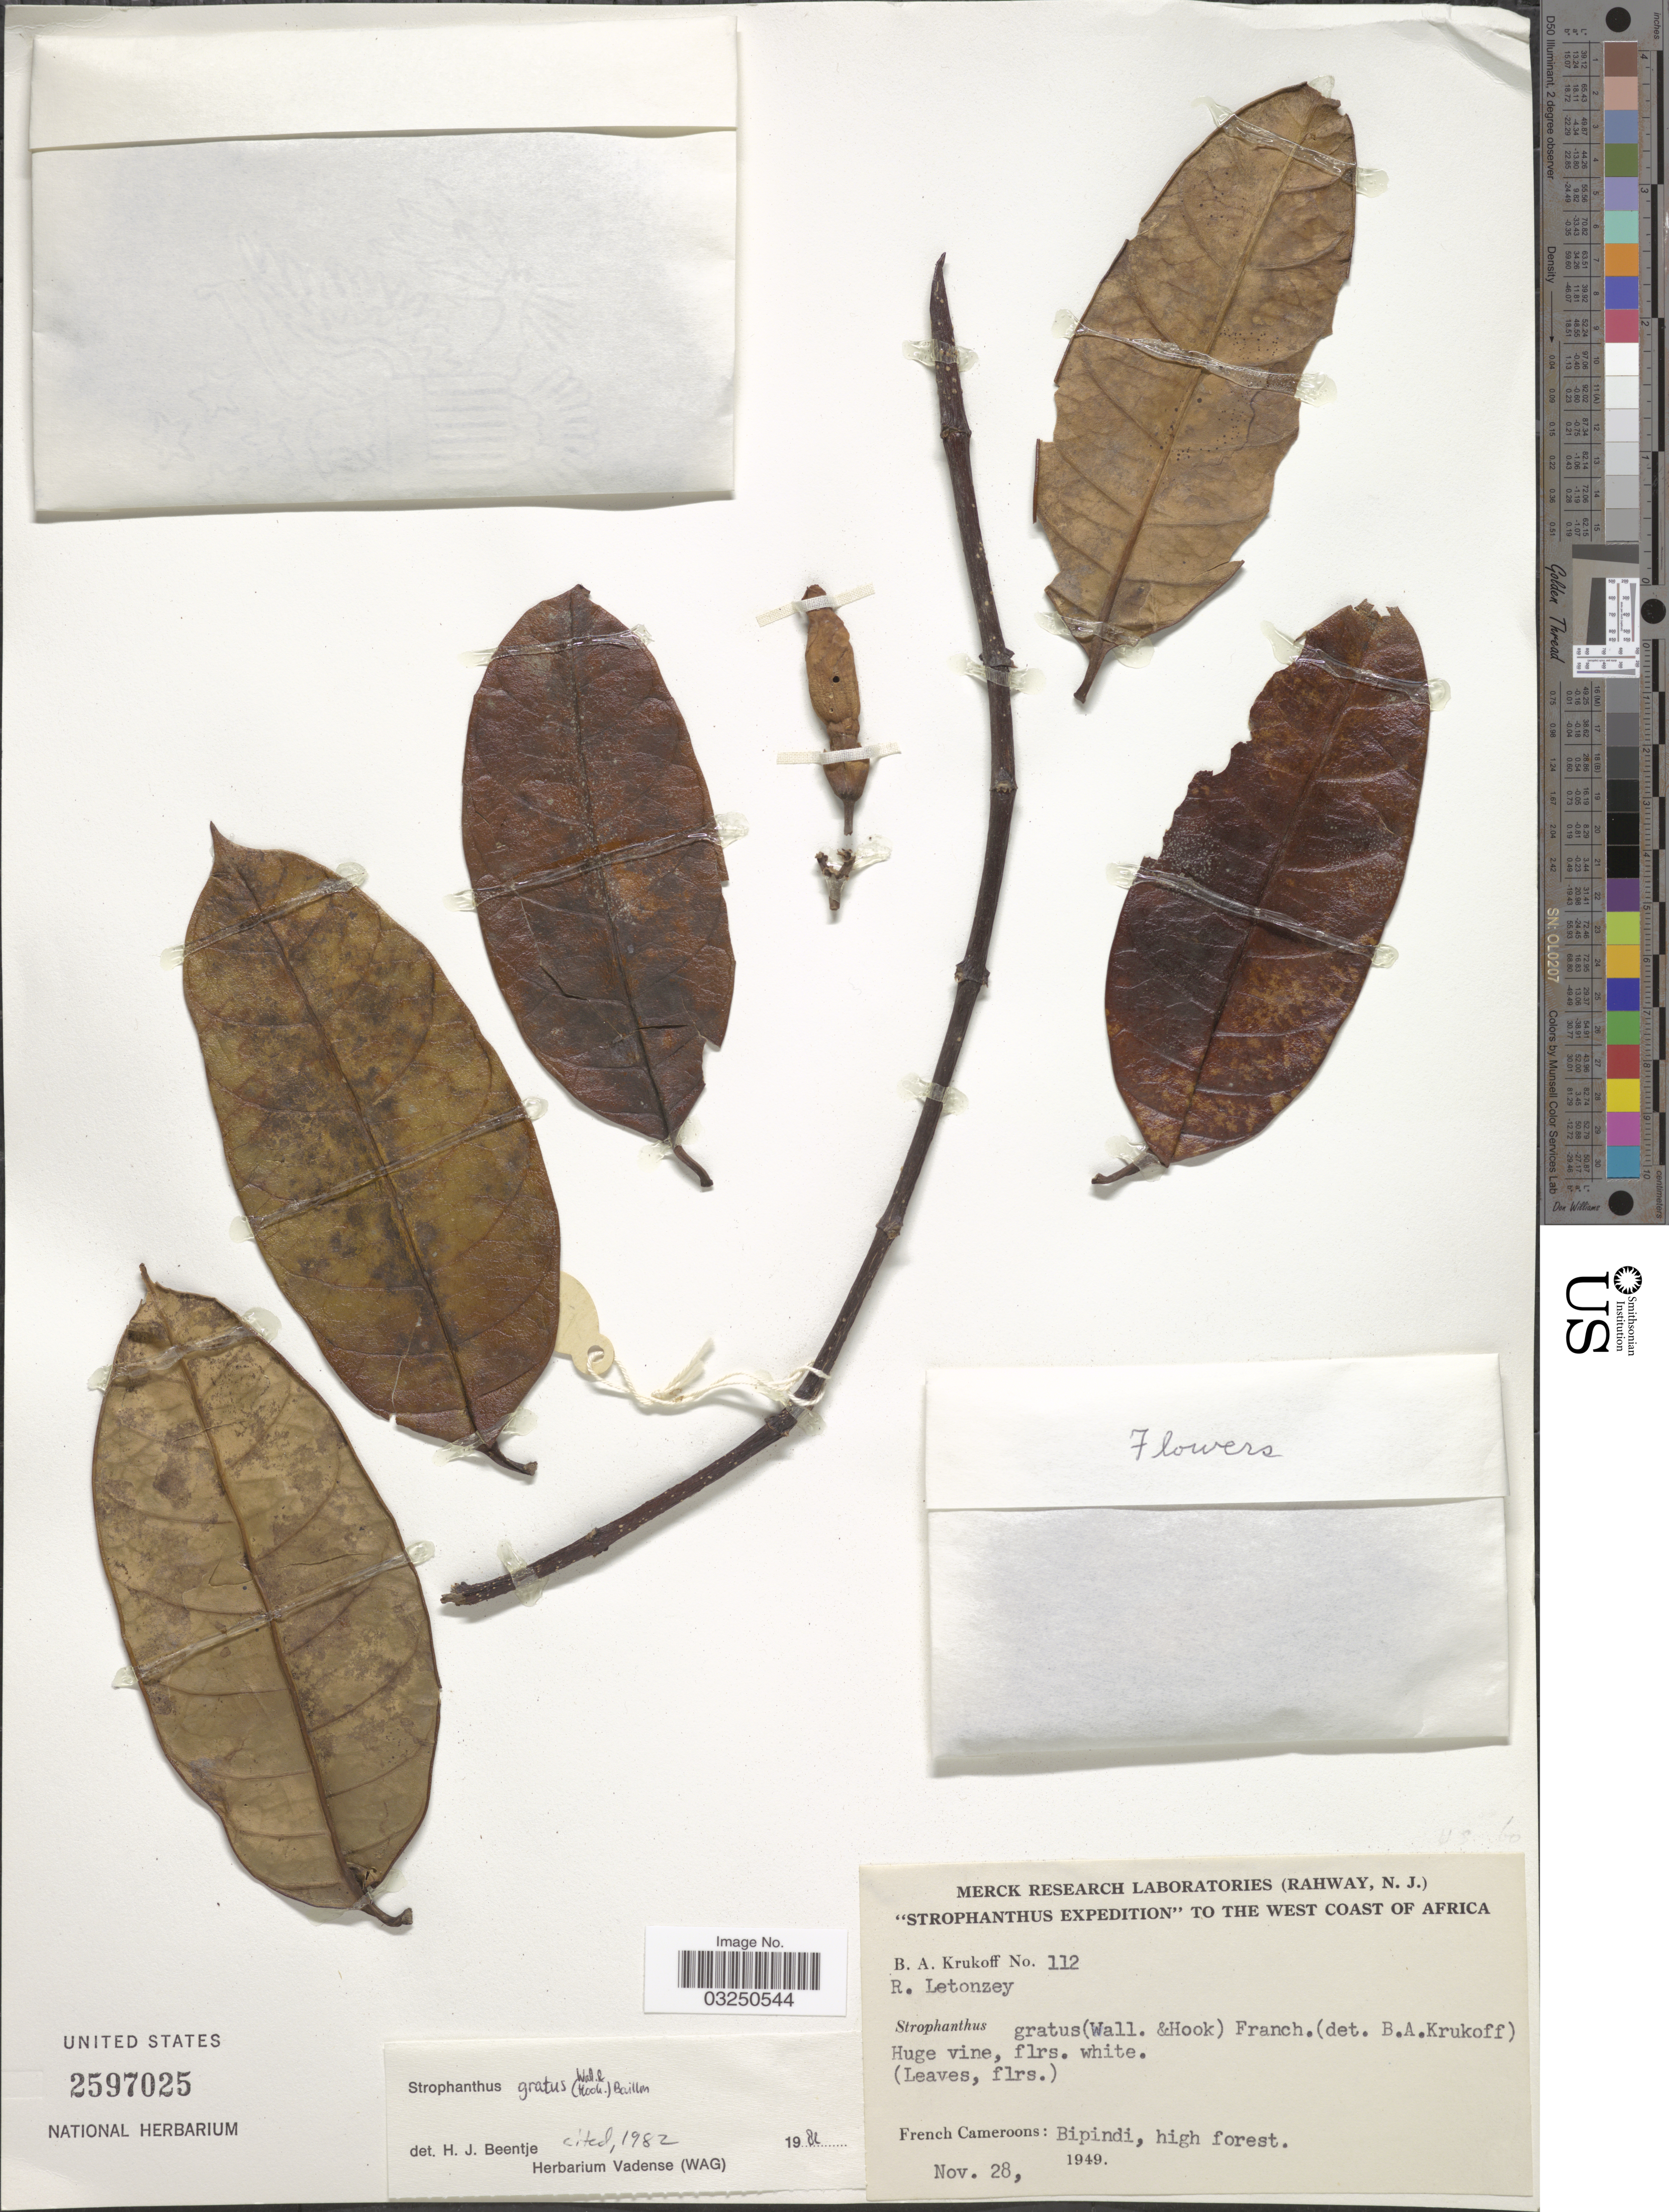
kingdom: Plantae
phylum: Tracheophyta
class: Magnoliopsida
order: Gentianales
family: Apocynaceae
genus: Strophanthus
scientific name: Strophanthus gratus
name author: (Wall. & Hook.) Baill.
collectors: B. A. Krukoff & R. Letonzey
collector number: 112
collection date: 1949-11-28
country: Cameroon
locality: West Coast of Africa. French Cameroons: Bipindi, high forest.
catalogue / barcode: US 2597025